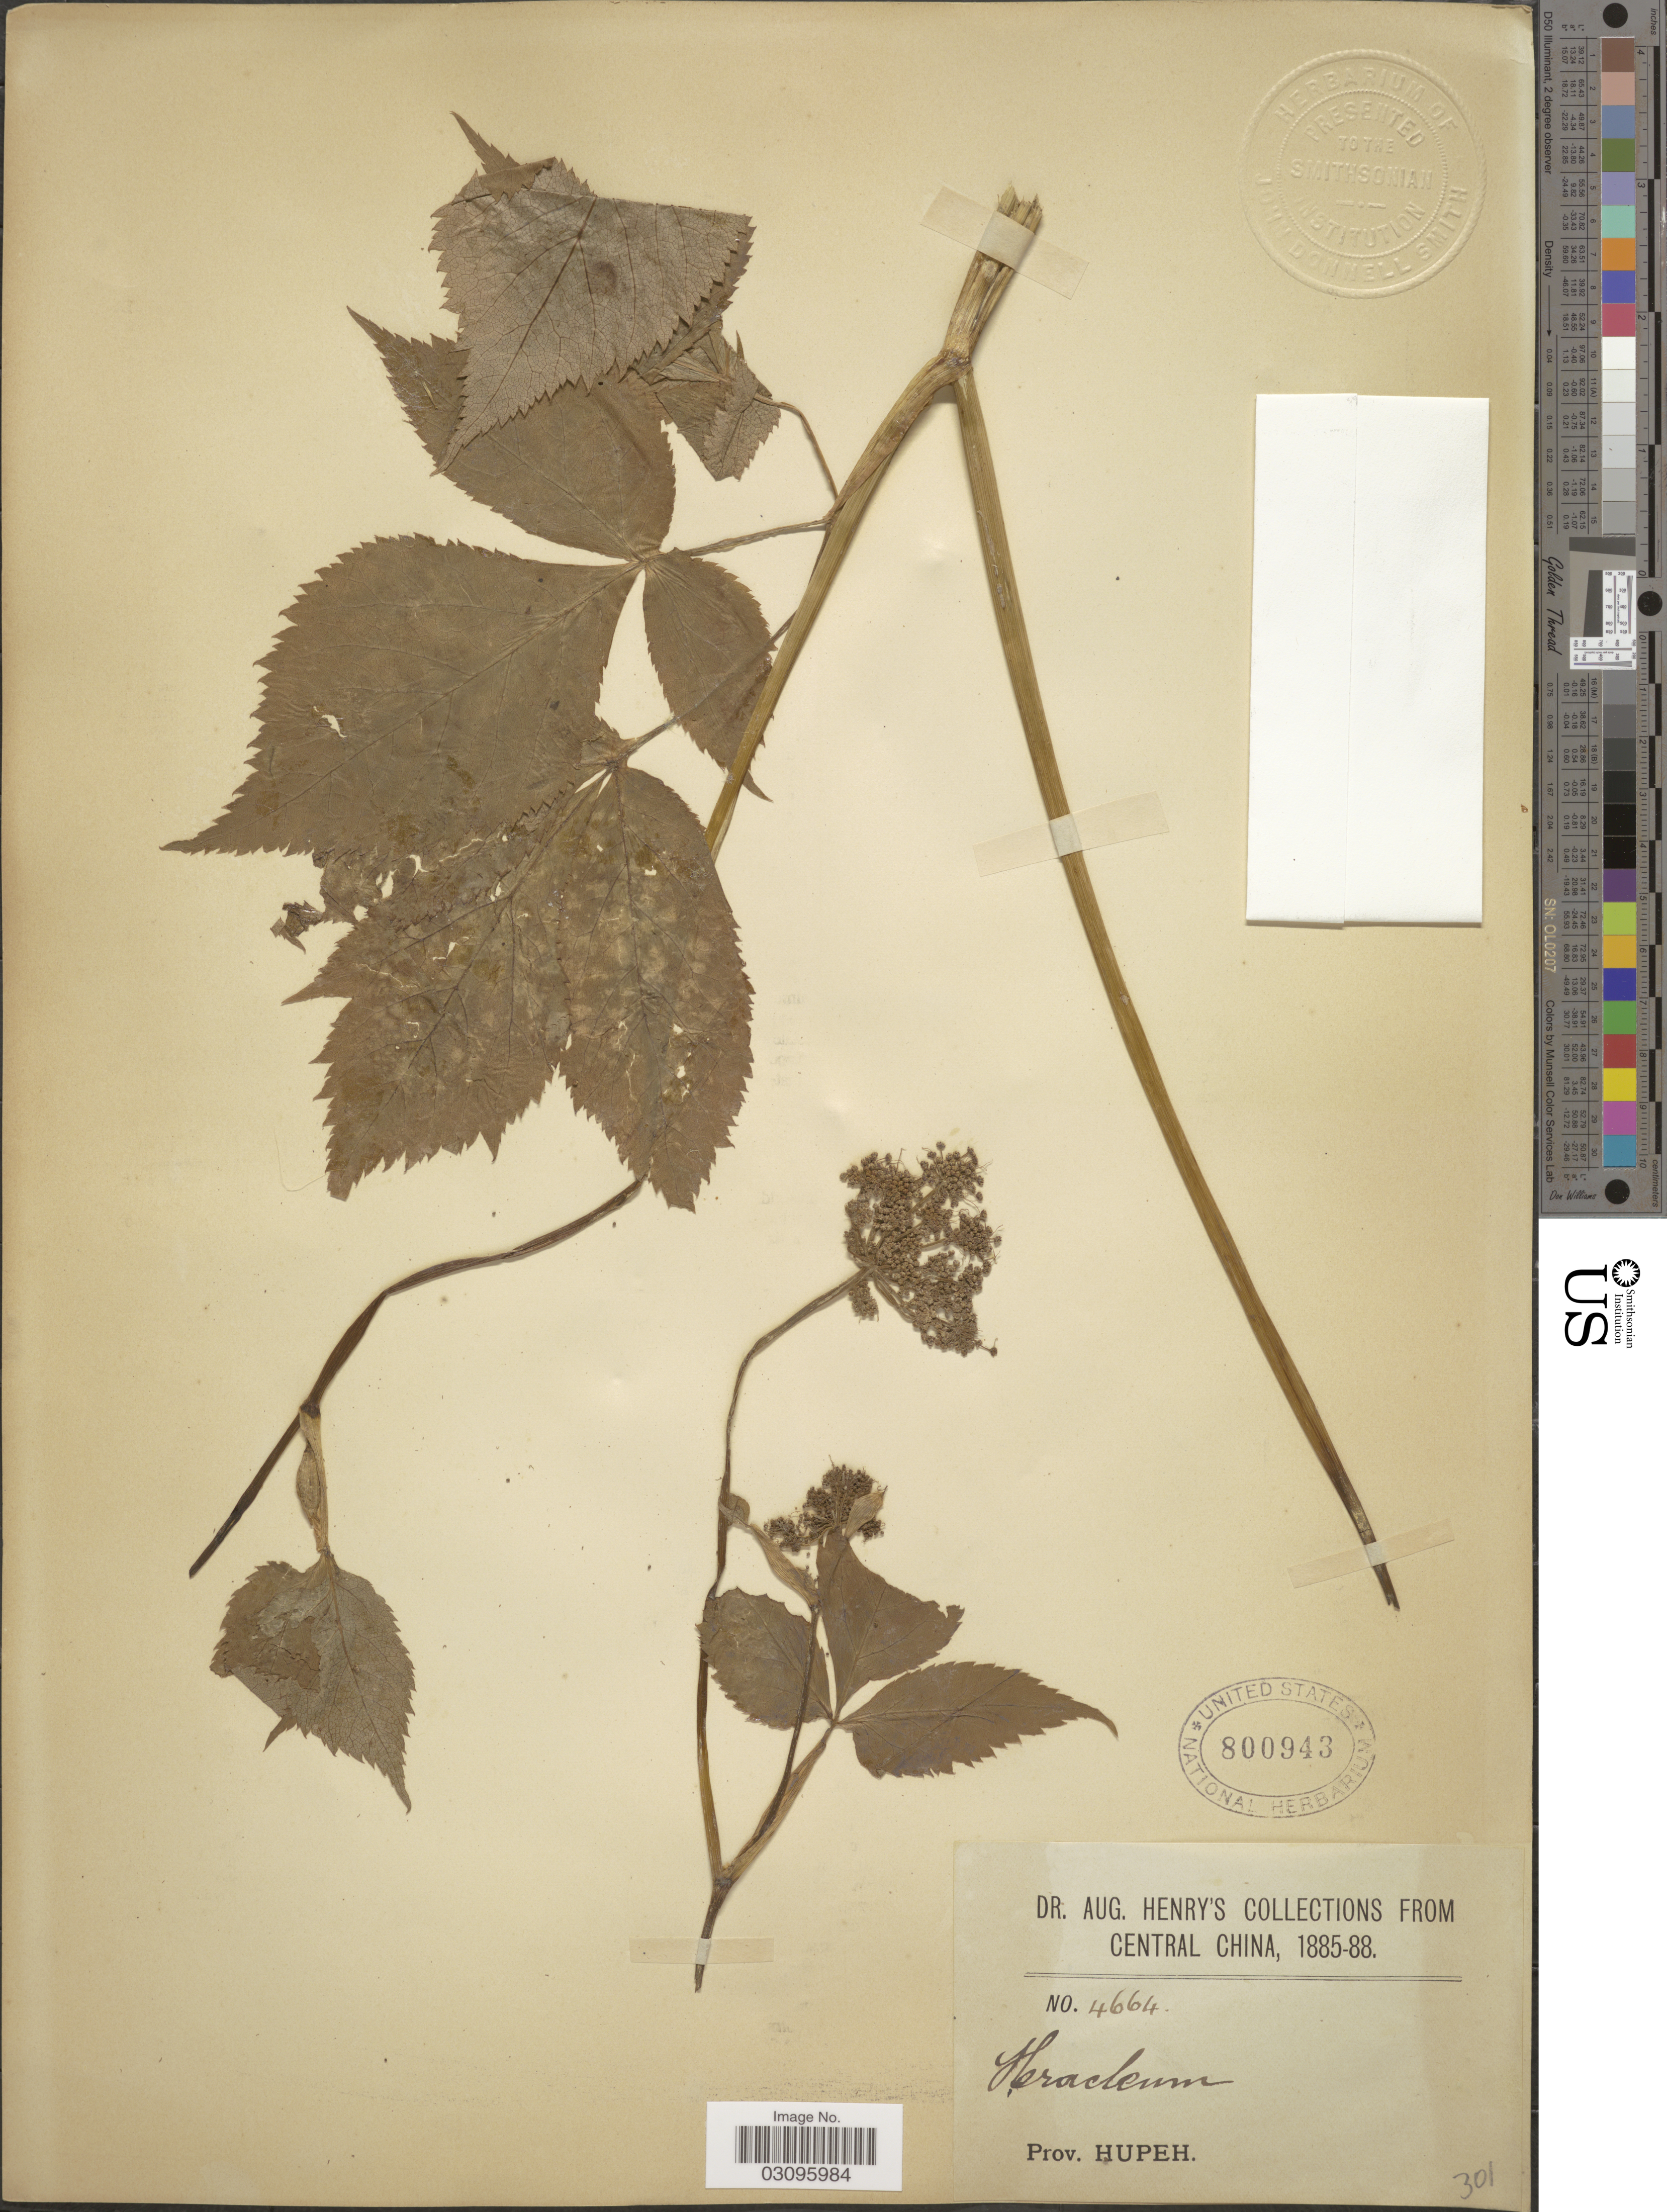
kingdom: Plantae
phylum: Tracheophyta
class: Magnoliopsida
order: Apiales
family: Apiaceae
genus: Heracleum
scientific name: Heracleum sp.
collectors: A. Henry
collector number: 4664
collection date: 1885/1888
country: China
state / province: Hubei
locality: Central China. Prov. Hupeh.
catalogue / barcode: US 800943